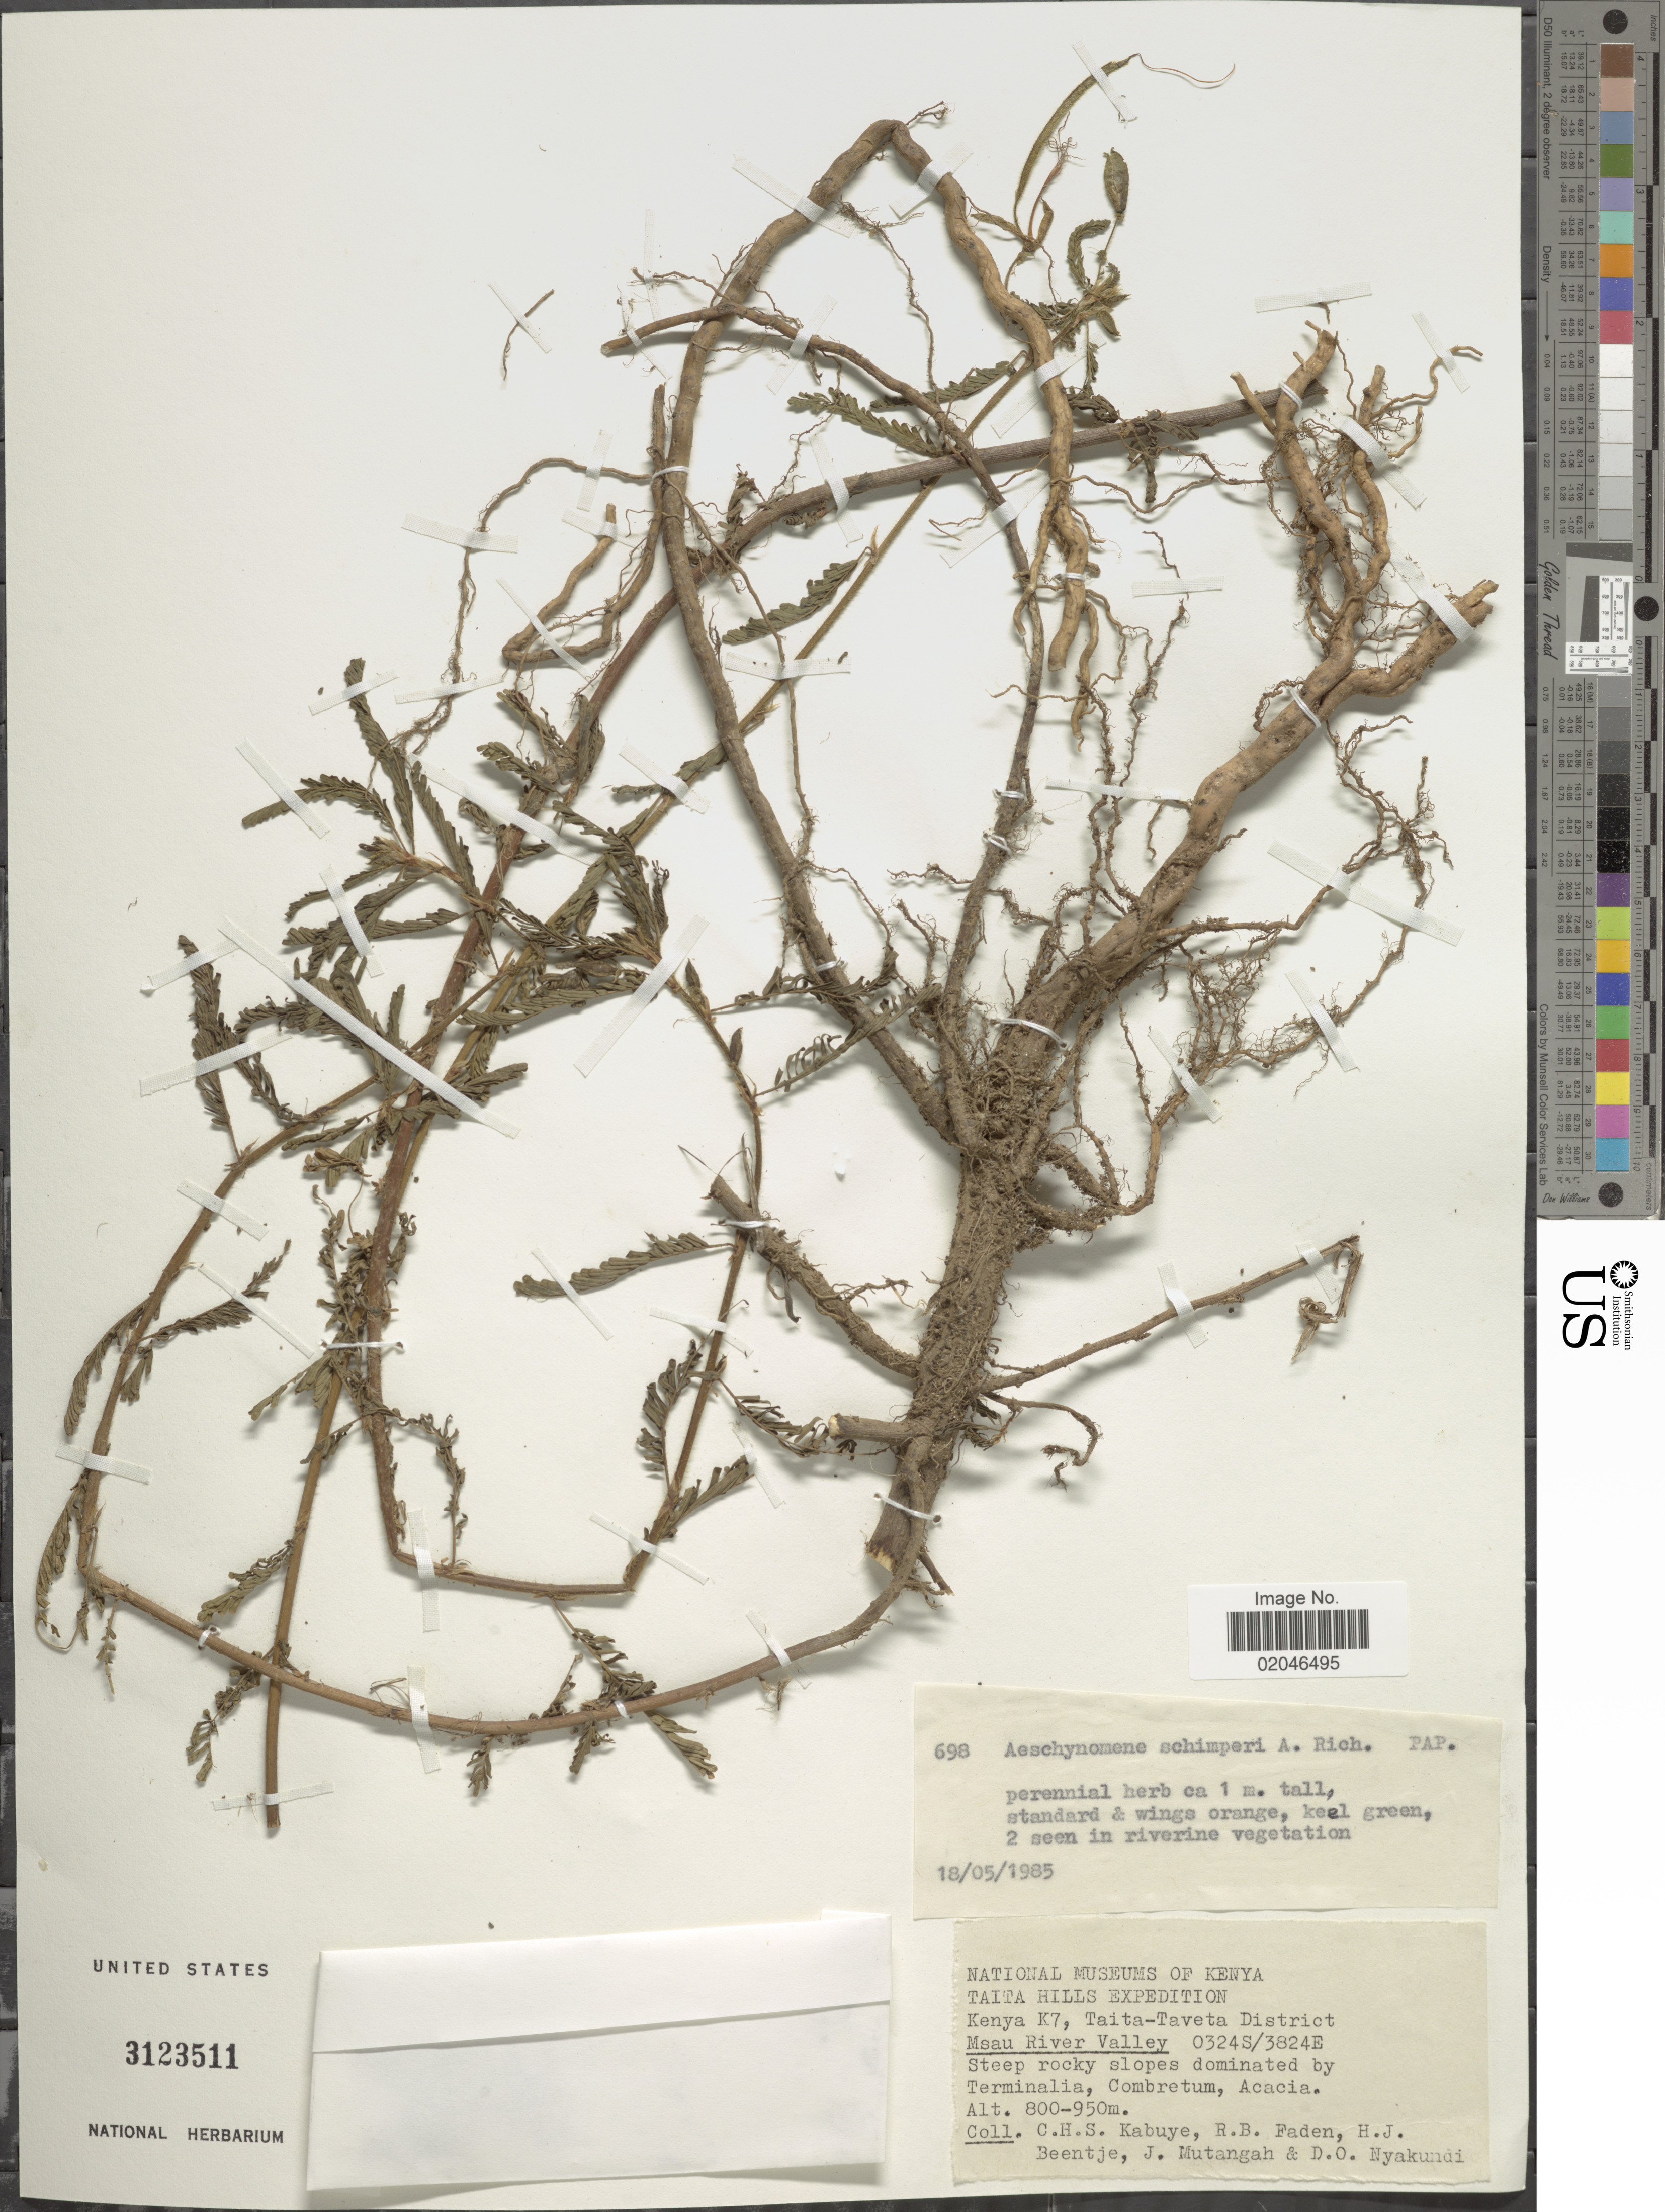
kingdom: Plantae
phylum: Tracheophyta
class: Magnoliopsida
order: Fabales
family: Fabaceae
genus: Aeschynomene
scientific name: Aeschynomene schimperi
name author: Hochst. ex A. Rich.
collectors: C. Kabuye, R. B. Faden, H. J. Beentje, J. Mutangah & D. Nyakundi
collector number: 698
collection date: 1985-05-18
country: Kenya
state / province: Taita Taveta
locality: Kenya K7, Taita-Taveta District. Msau River Valley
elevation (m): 800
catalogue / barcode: US 3123511